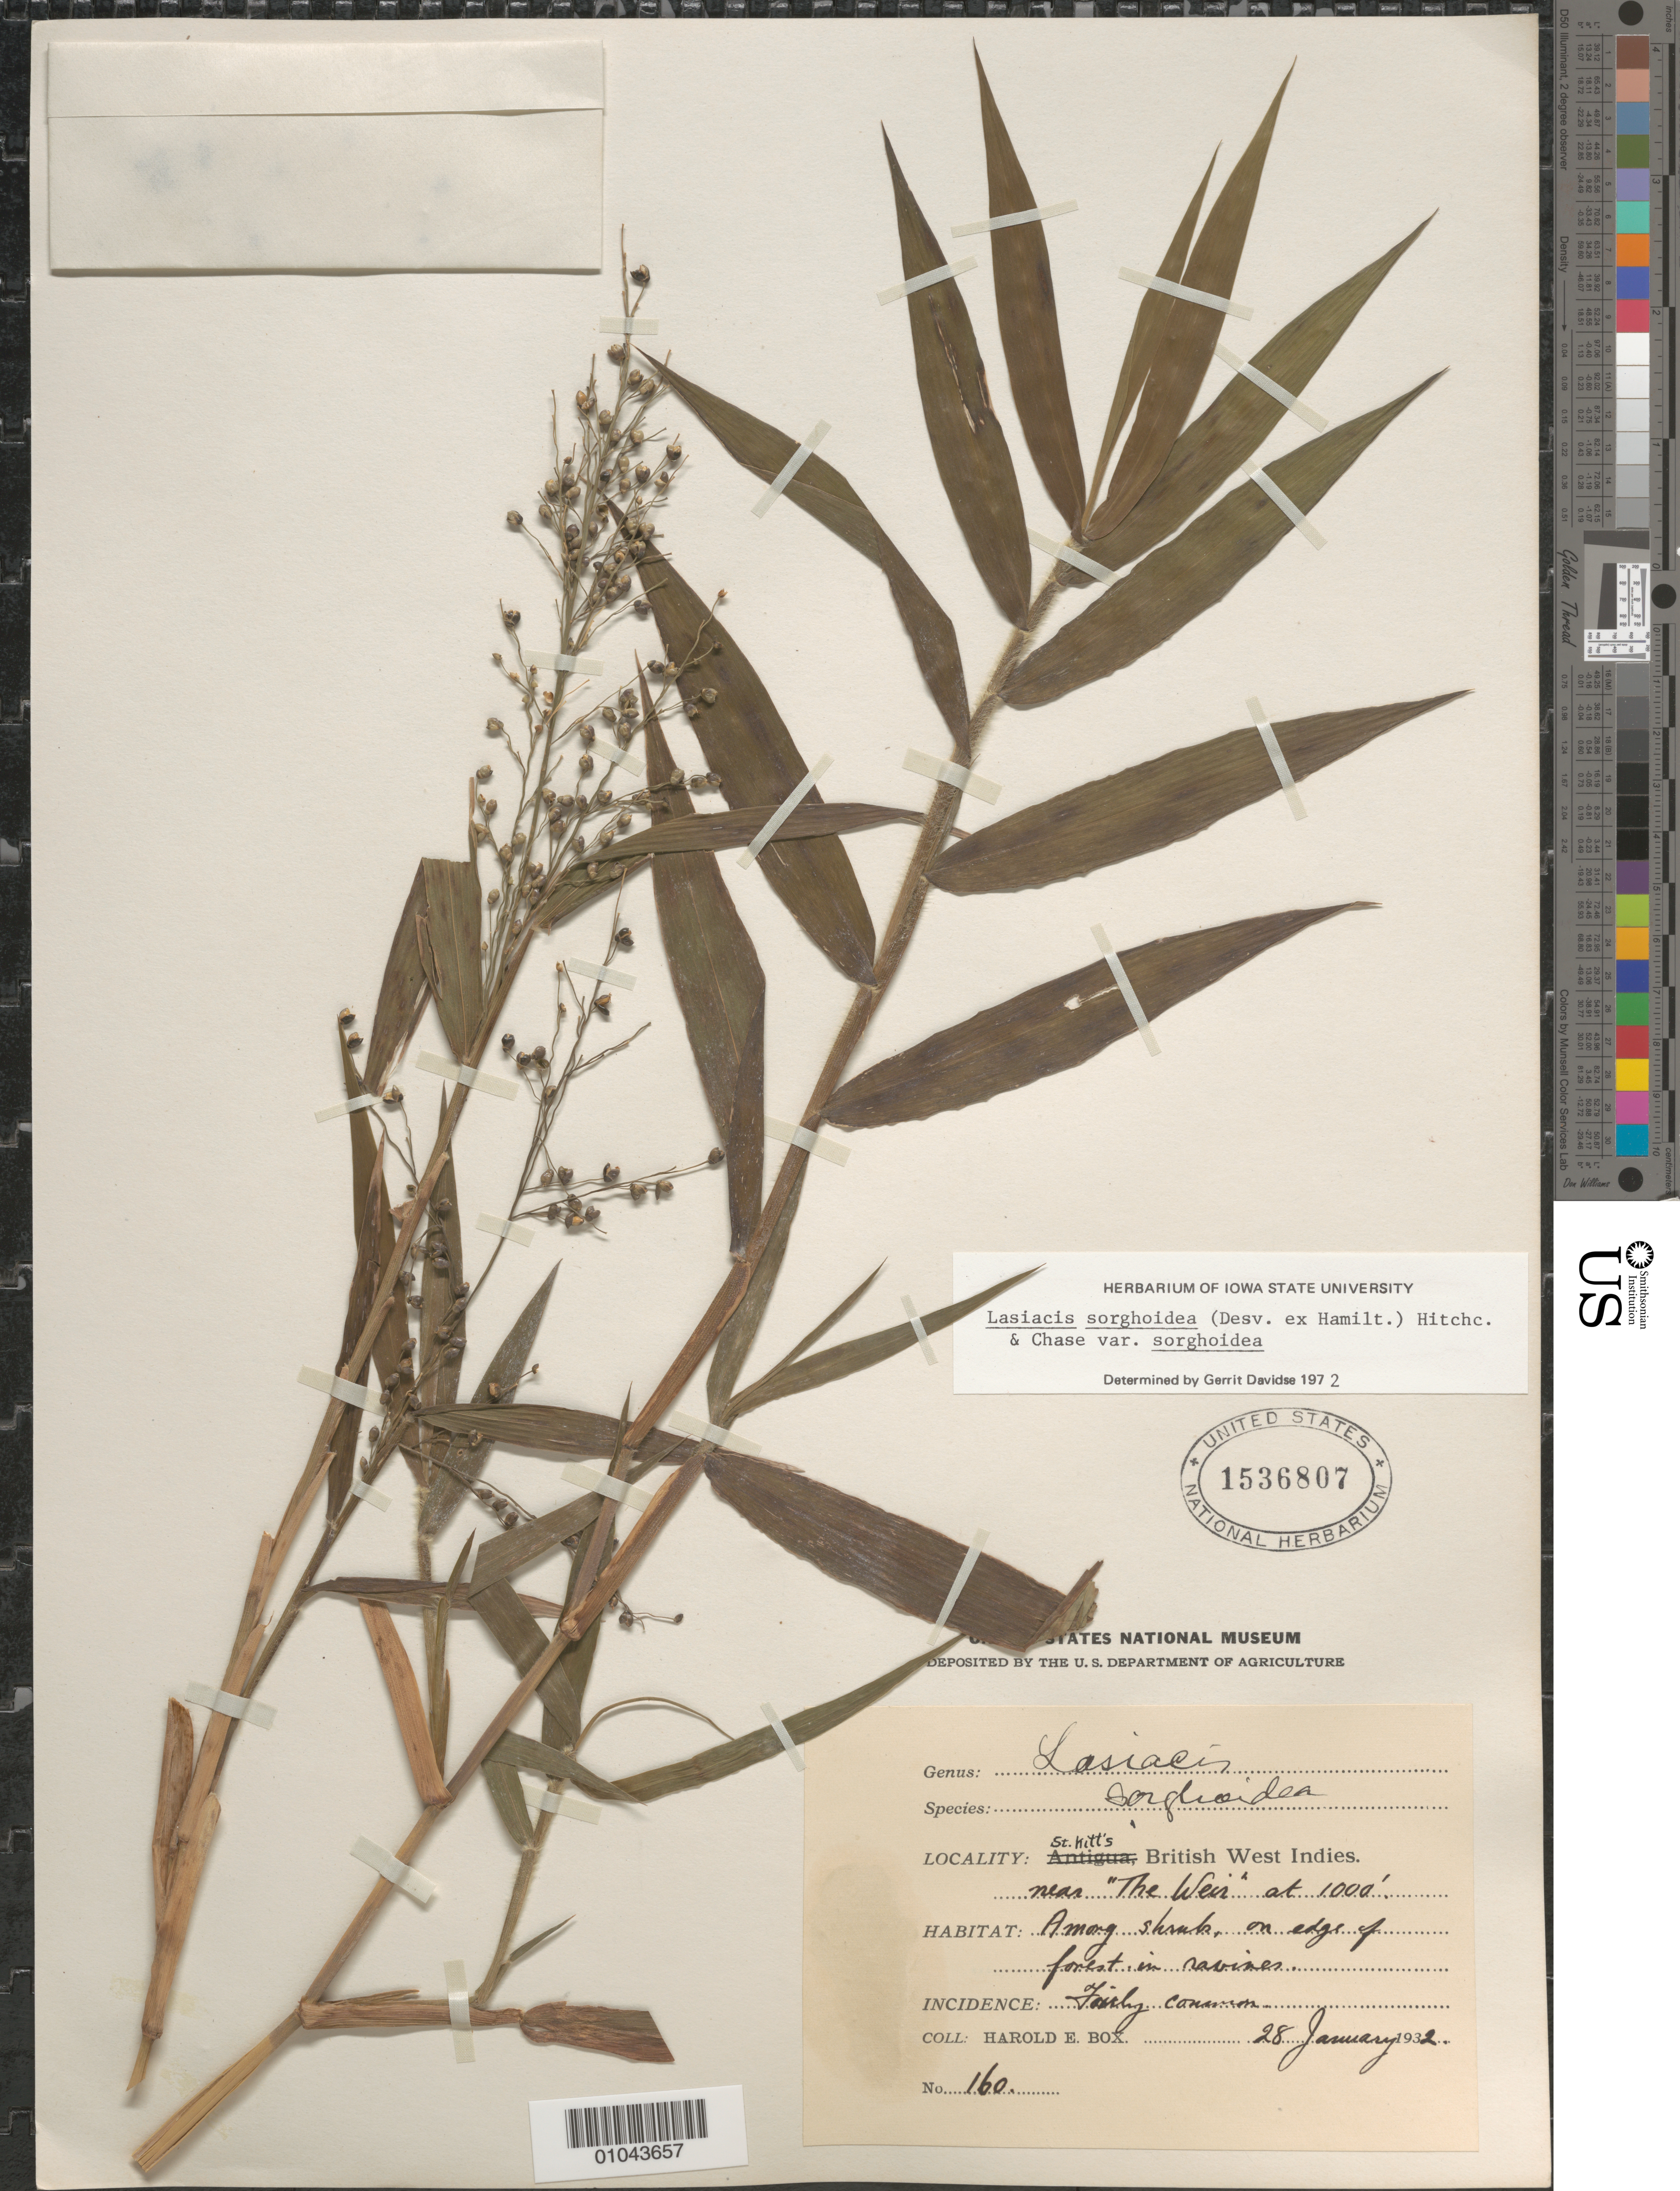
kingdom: Plantae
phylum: Tracheophyta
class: Liliopsida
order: Poales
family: Poaceae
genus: Lasiacis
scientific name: Lasiacis sorghoidea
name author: (Desv. ex Ham.) Hitchc. & Chase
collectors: H. E. Box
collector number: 160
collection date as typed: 28 Jan 1932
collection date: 1932-01-28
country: St. Christopher-Nevis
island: St. Christopher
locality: near "The Weir"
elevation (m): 305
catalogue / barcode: US 1536807